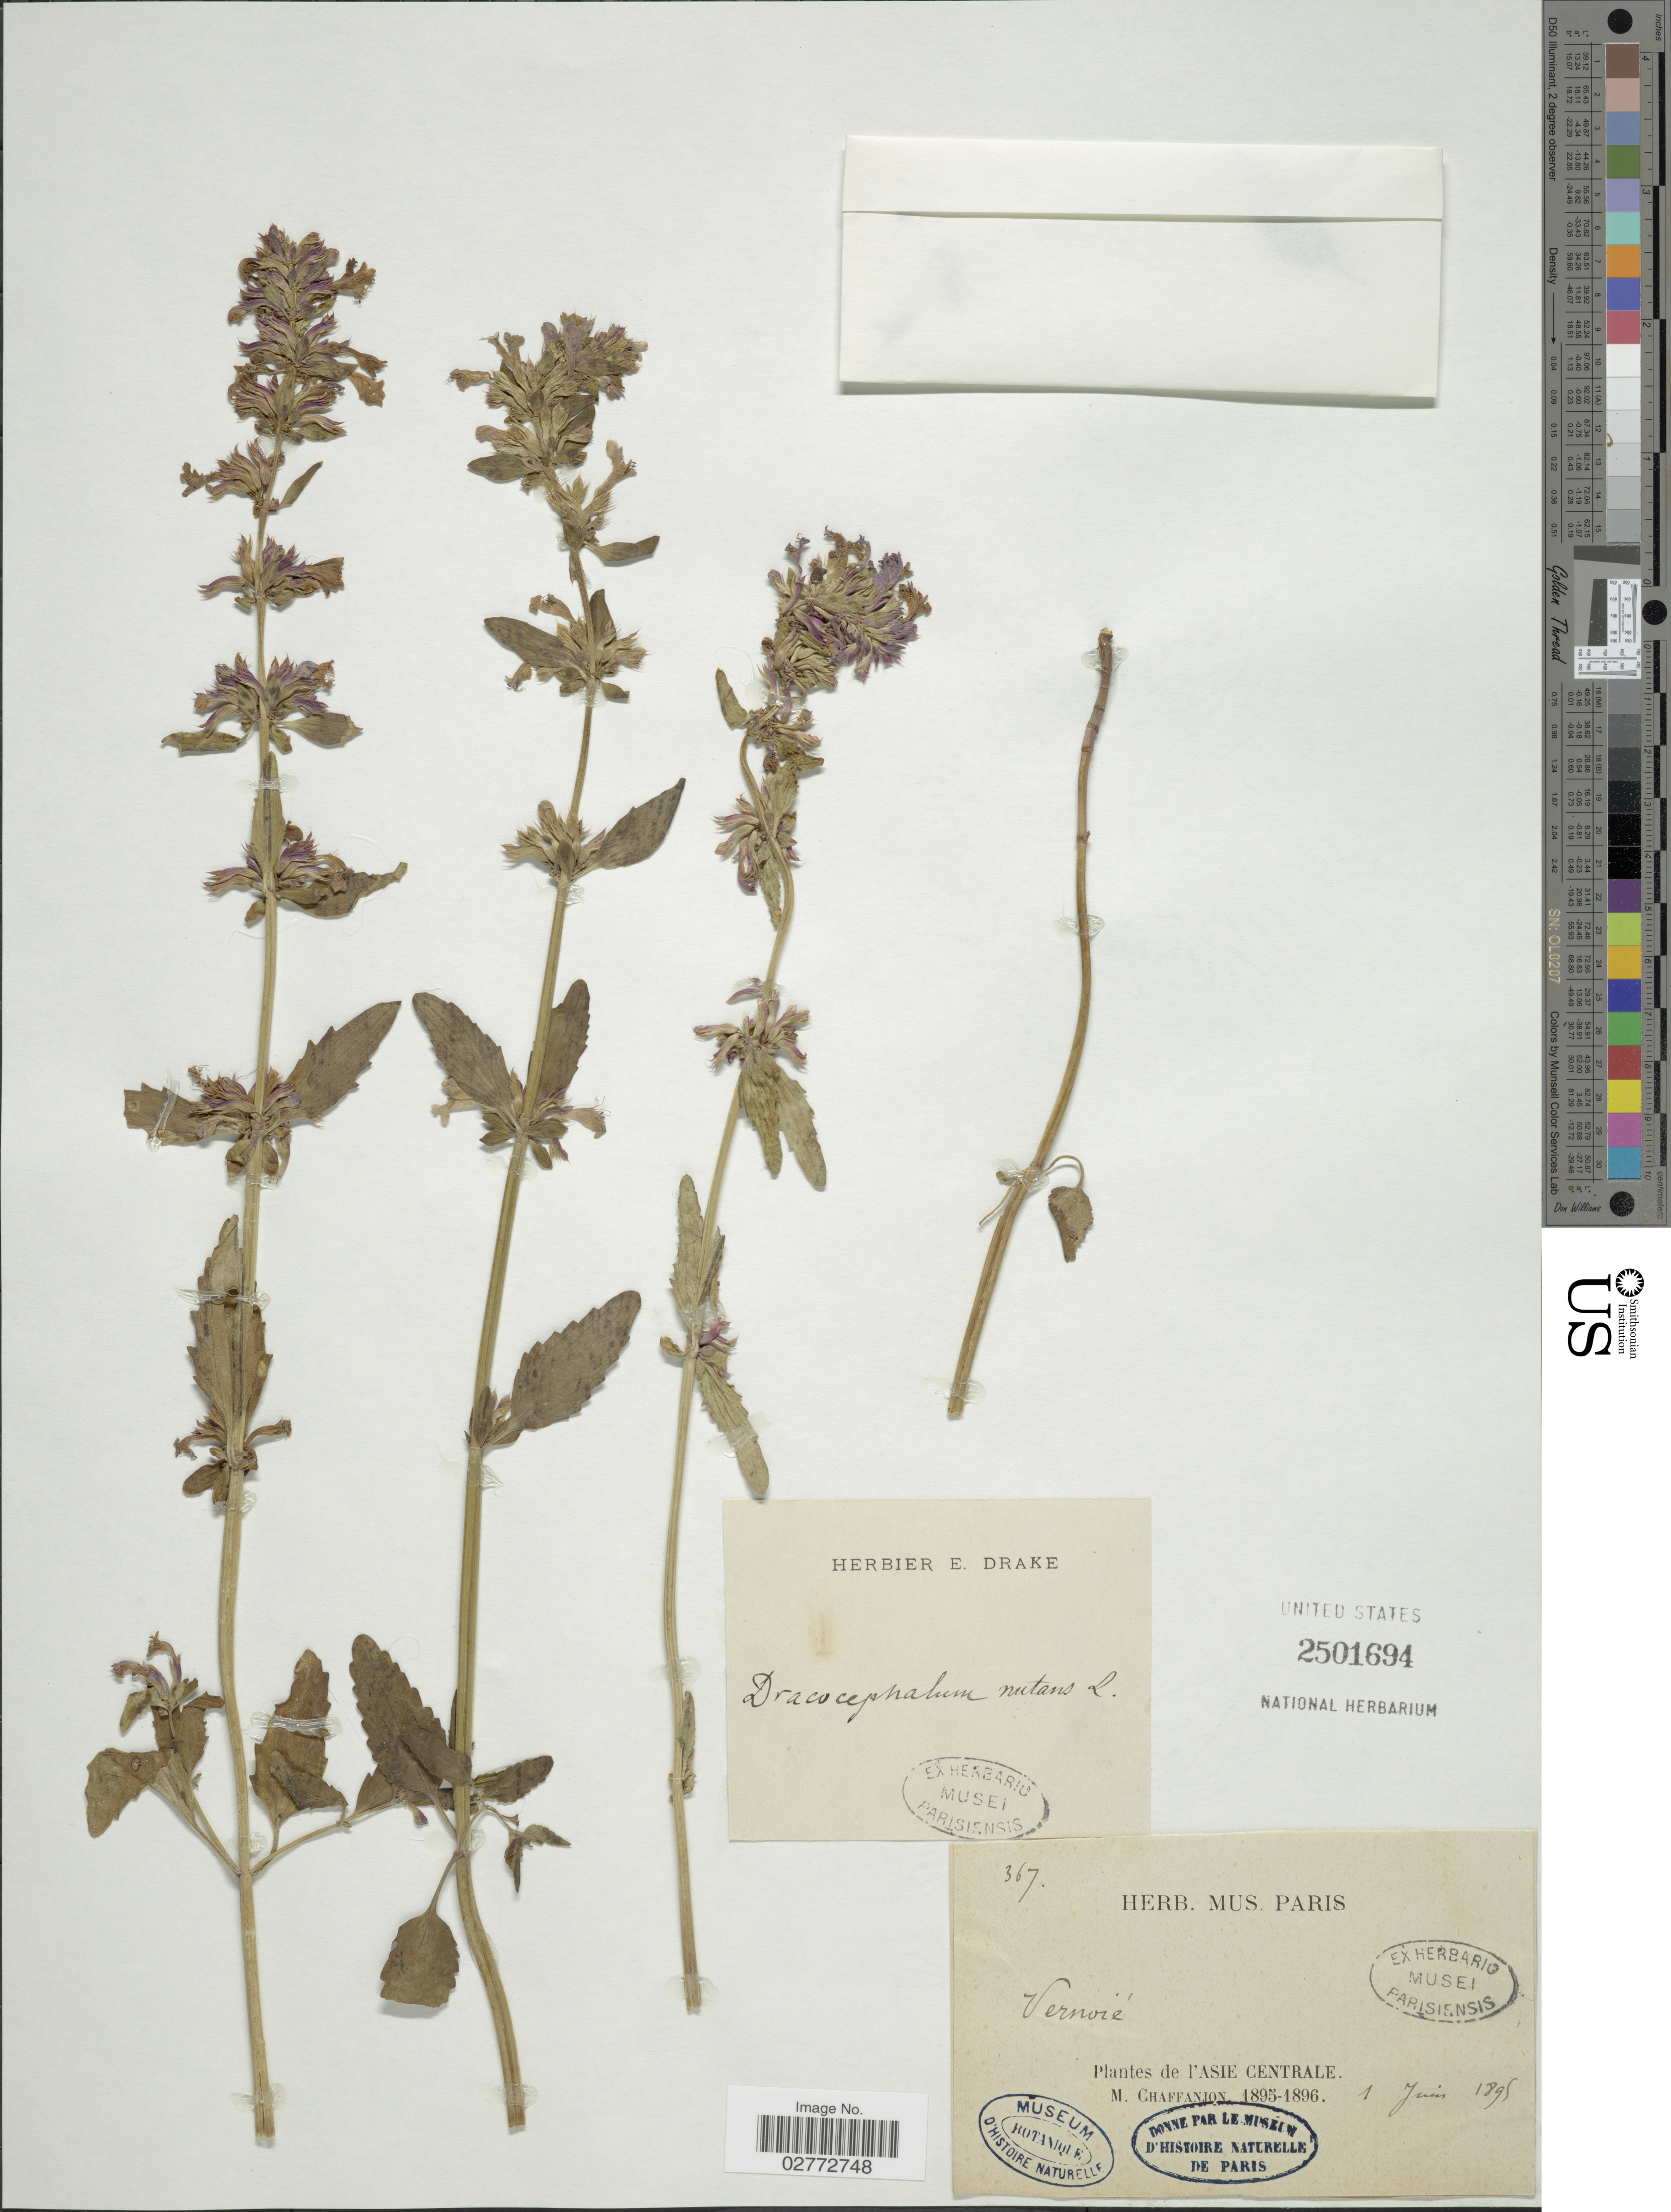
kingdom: Plantae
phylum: Tracheophyta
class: Magnoliopsida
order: Lamiales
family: Lamiaceae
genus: Dracocephalum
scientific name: Dracocephalum nutans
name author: L.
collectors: M. Chaffanjon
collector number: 367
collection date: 1895-06-01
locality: Asie Centrale.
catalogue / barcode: US 2501694